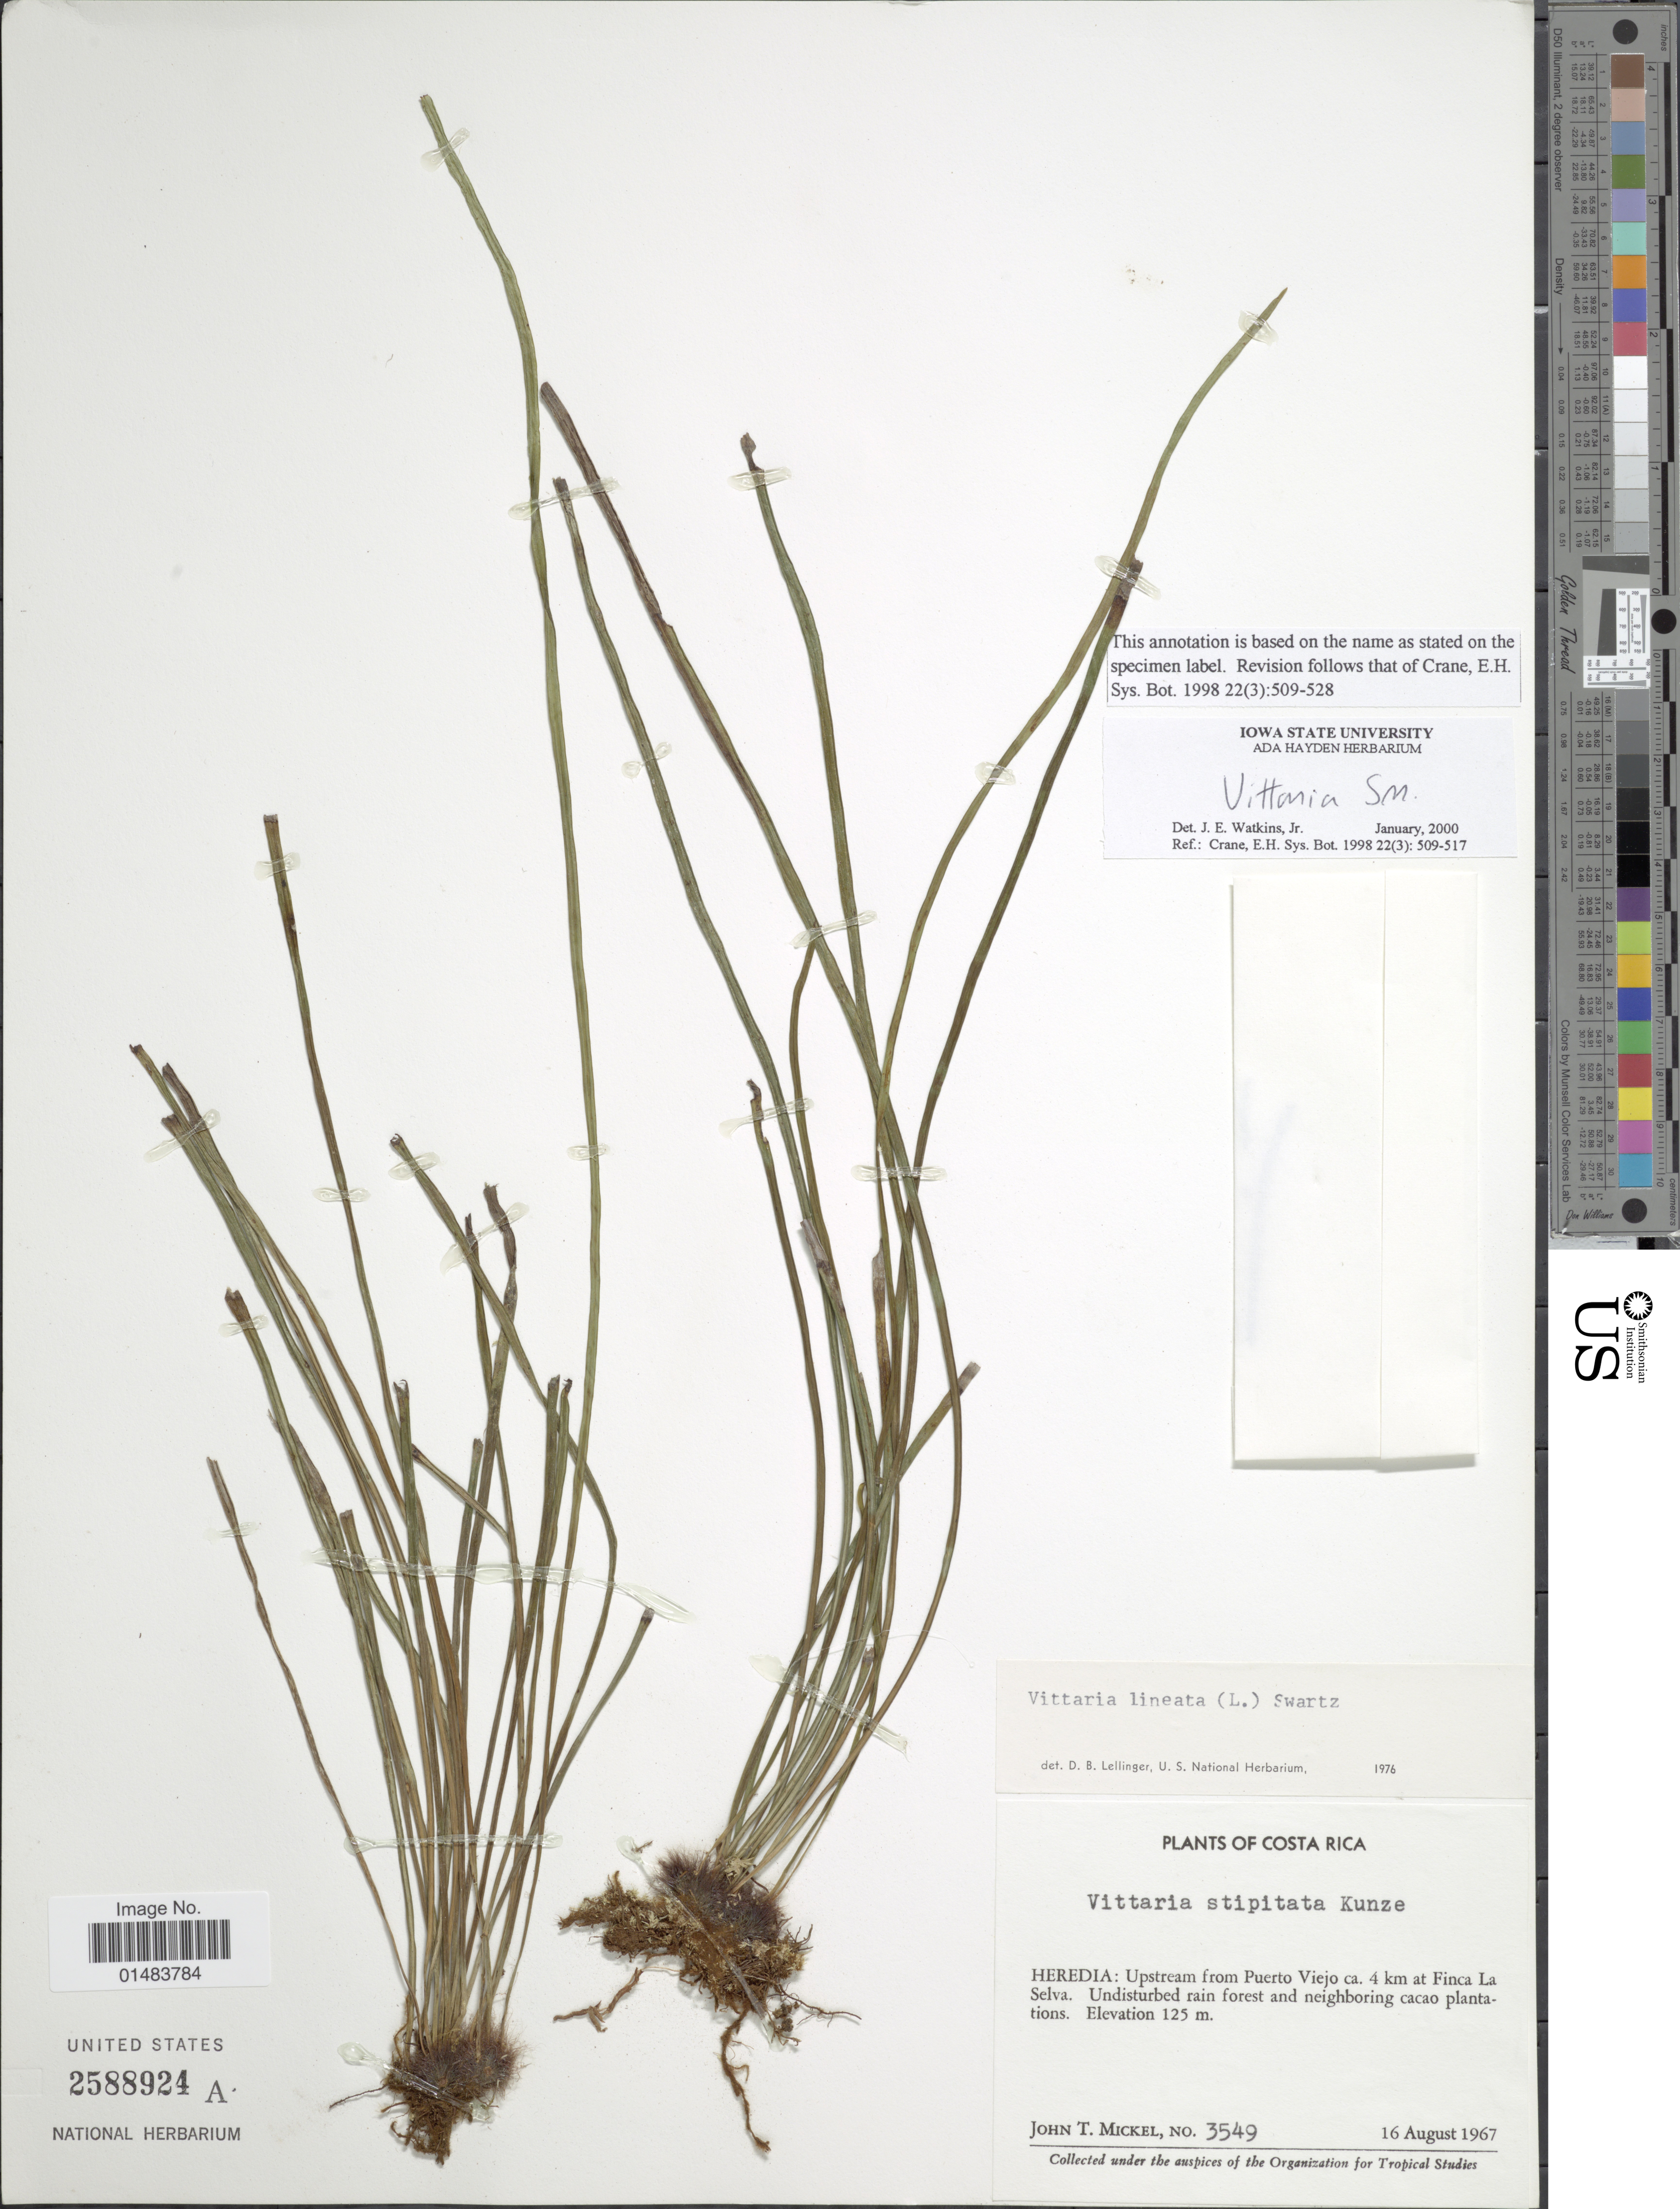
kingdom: Plantae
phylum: Tracheophyta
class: Polypodiopsida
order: Polypodiales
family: Pteridaceae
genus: Vittaria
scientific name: Vittaria lineata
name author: (L.) Sm.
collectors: J. T. Mickel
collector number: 3549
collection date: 1967-08-16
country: Costa Rica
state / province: Heredia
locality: Plants of Costa Rica, Upstream from Puerto Viejo ca. 4 km at Finca La Selva. Undisturbed rain forest and neighboring cacao plantations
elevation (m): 125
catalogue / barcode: US 2588924A